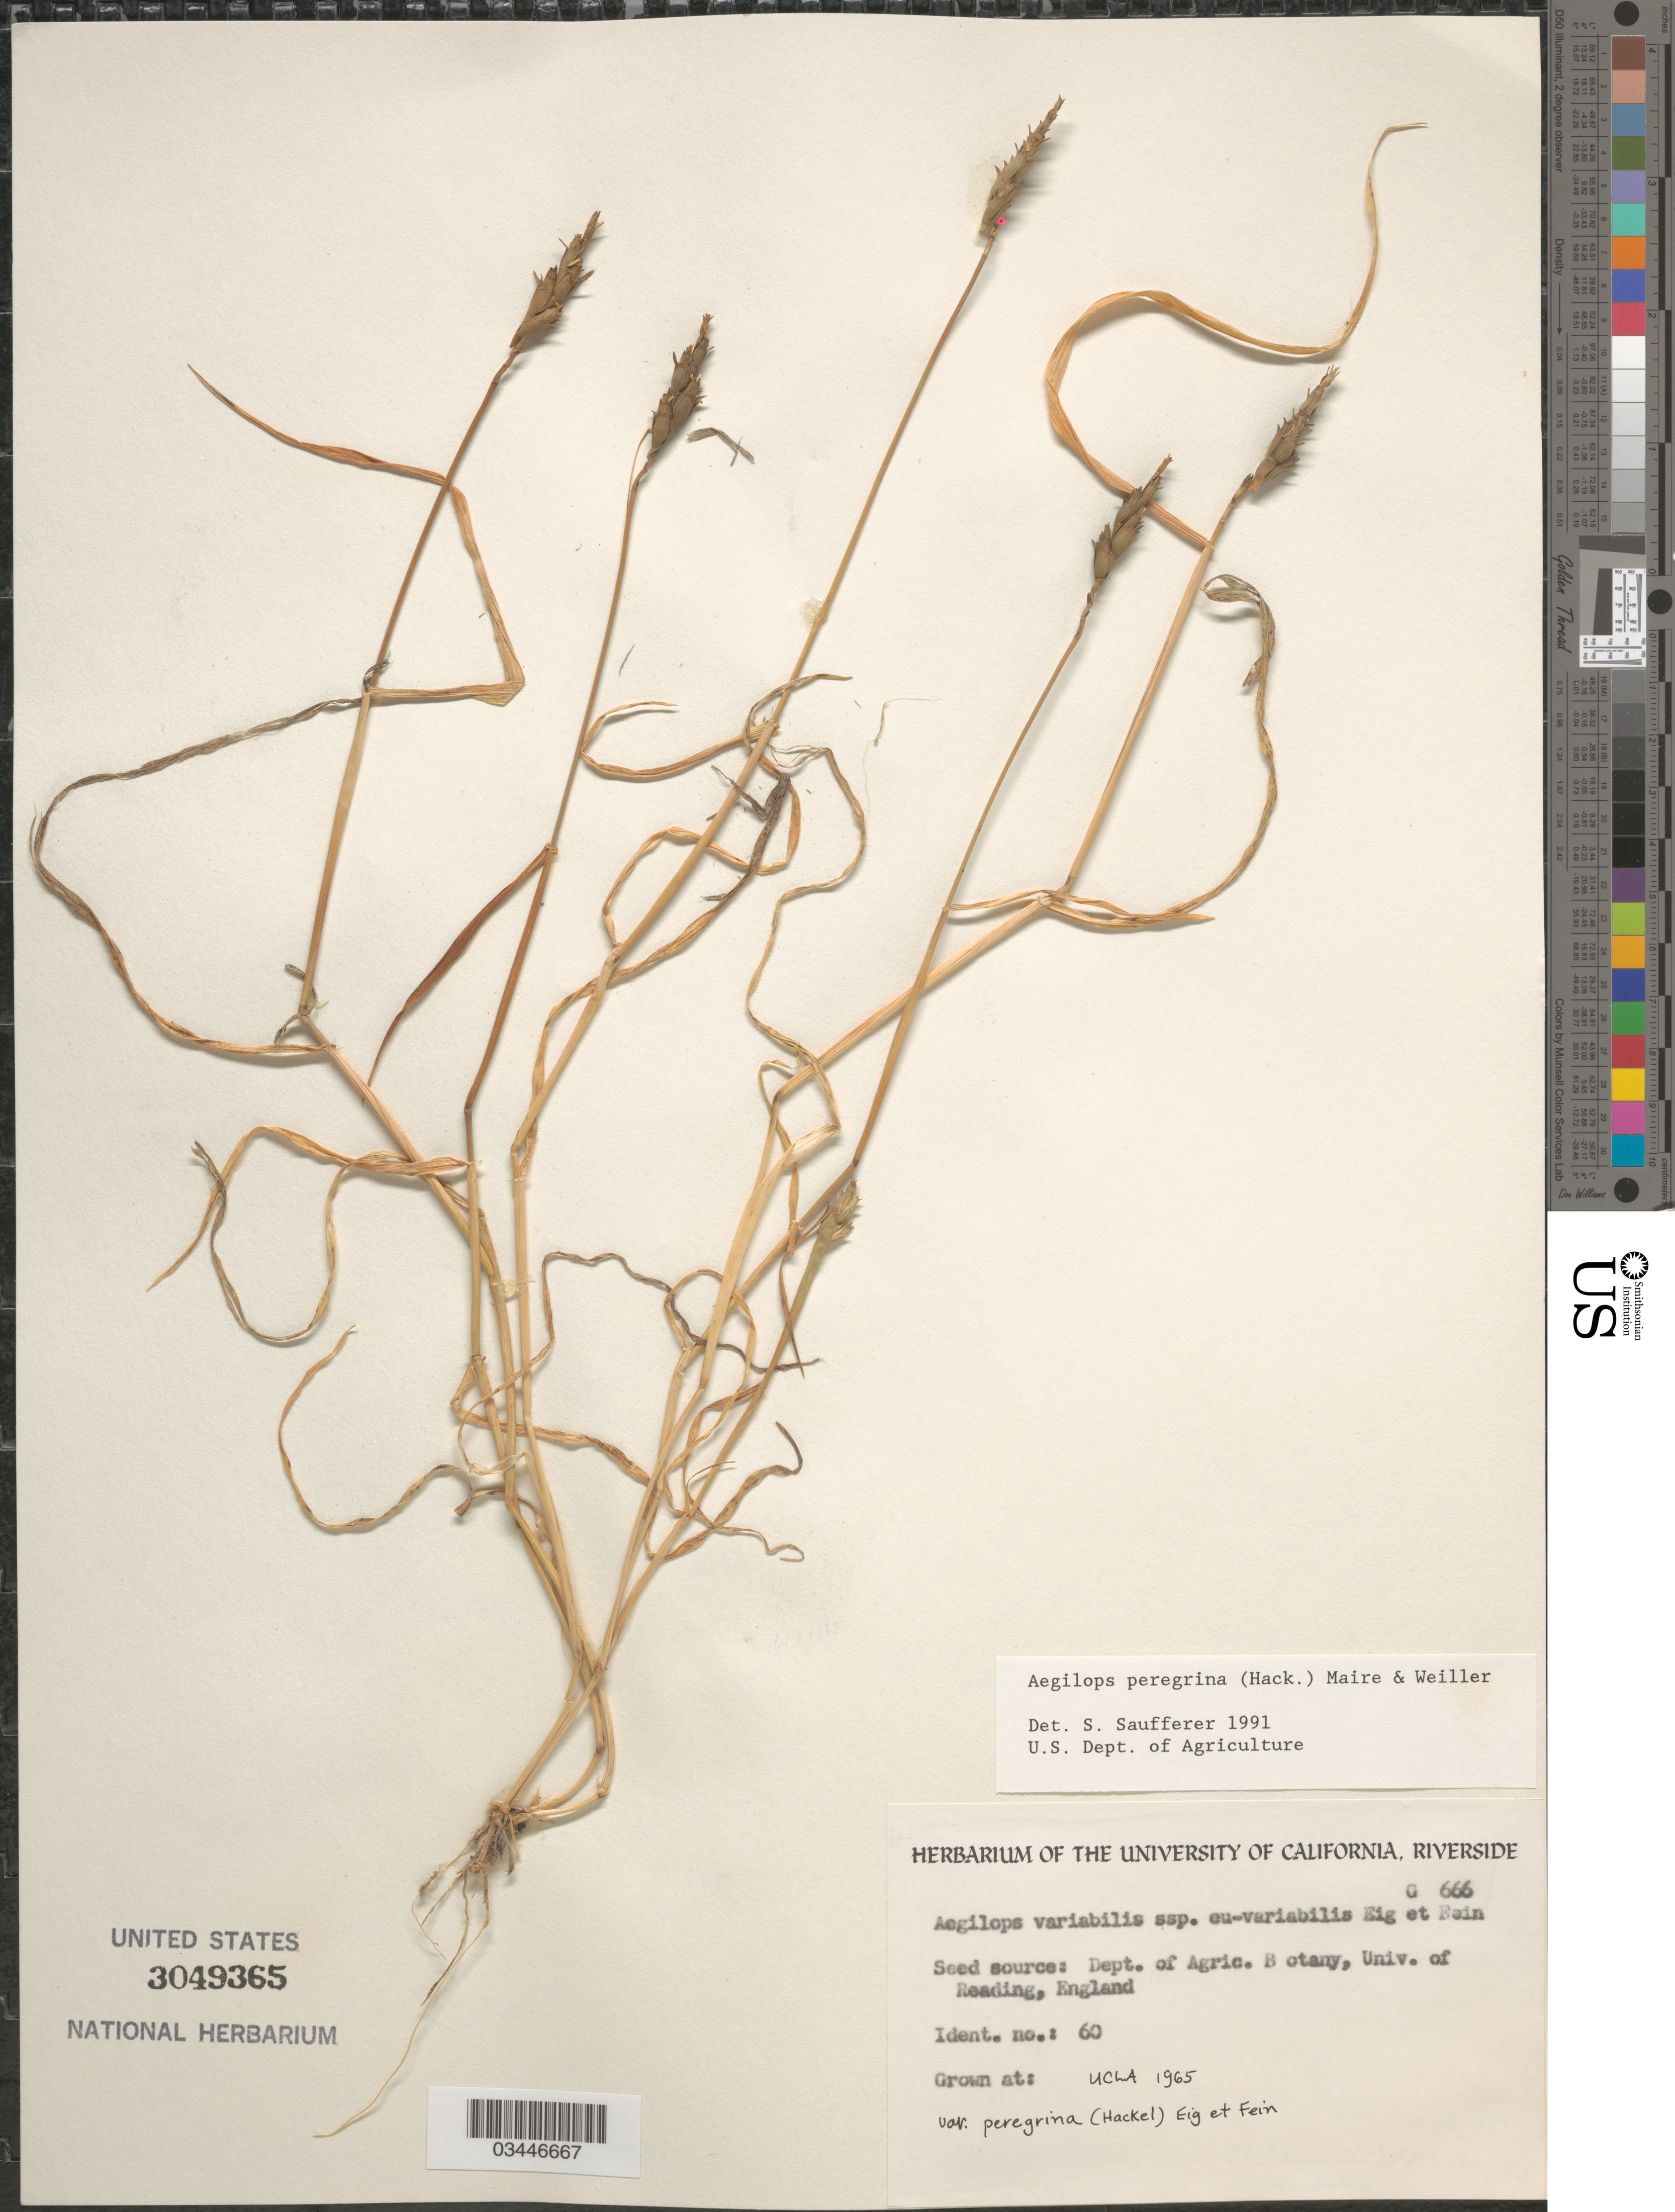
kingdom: Plantae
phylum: Tracheophyta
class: Liliopsida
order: Poales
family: Poaceae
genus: Aegilops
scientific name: Aegilops peregrina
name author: (Hack.) Eig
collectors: B. Johnson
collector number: G666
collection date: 1965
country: United States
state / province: California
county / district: Los Angeles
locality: UCLA.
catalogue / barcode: US 3049365